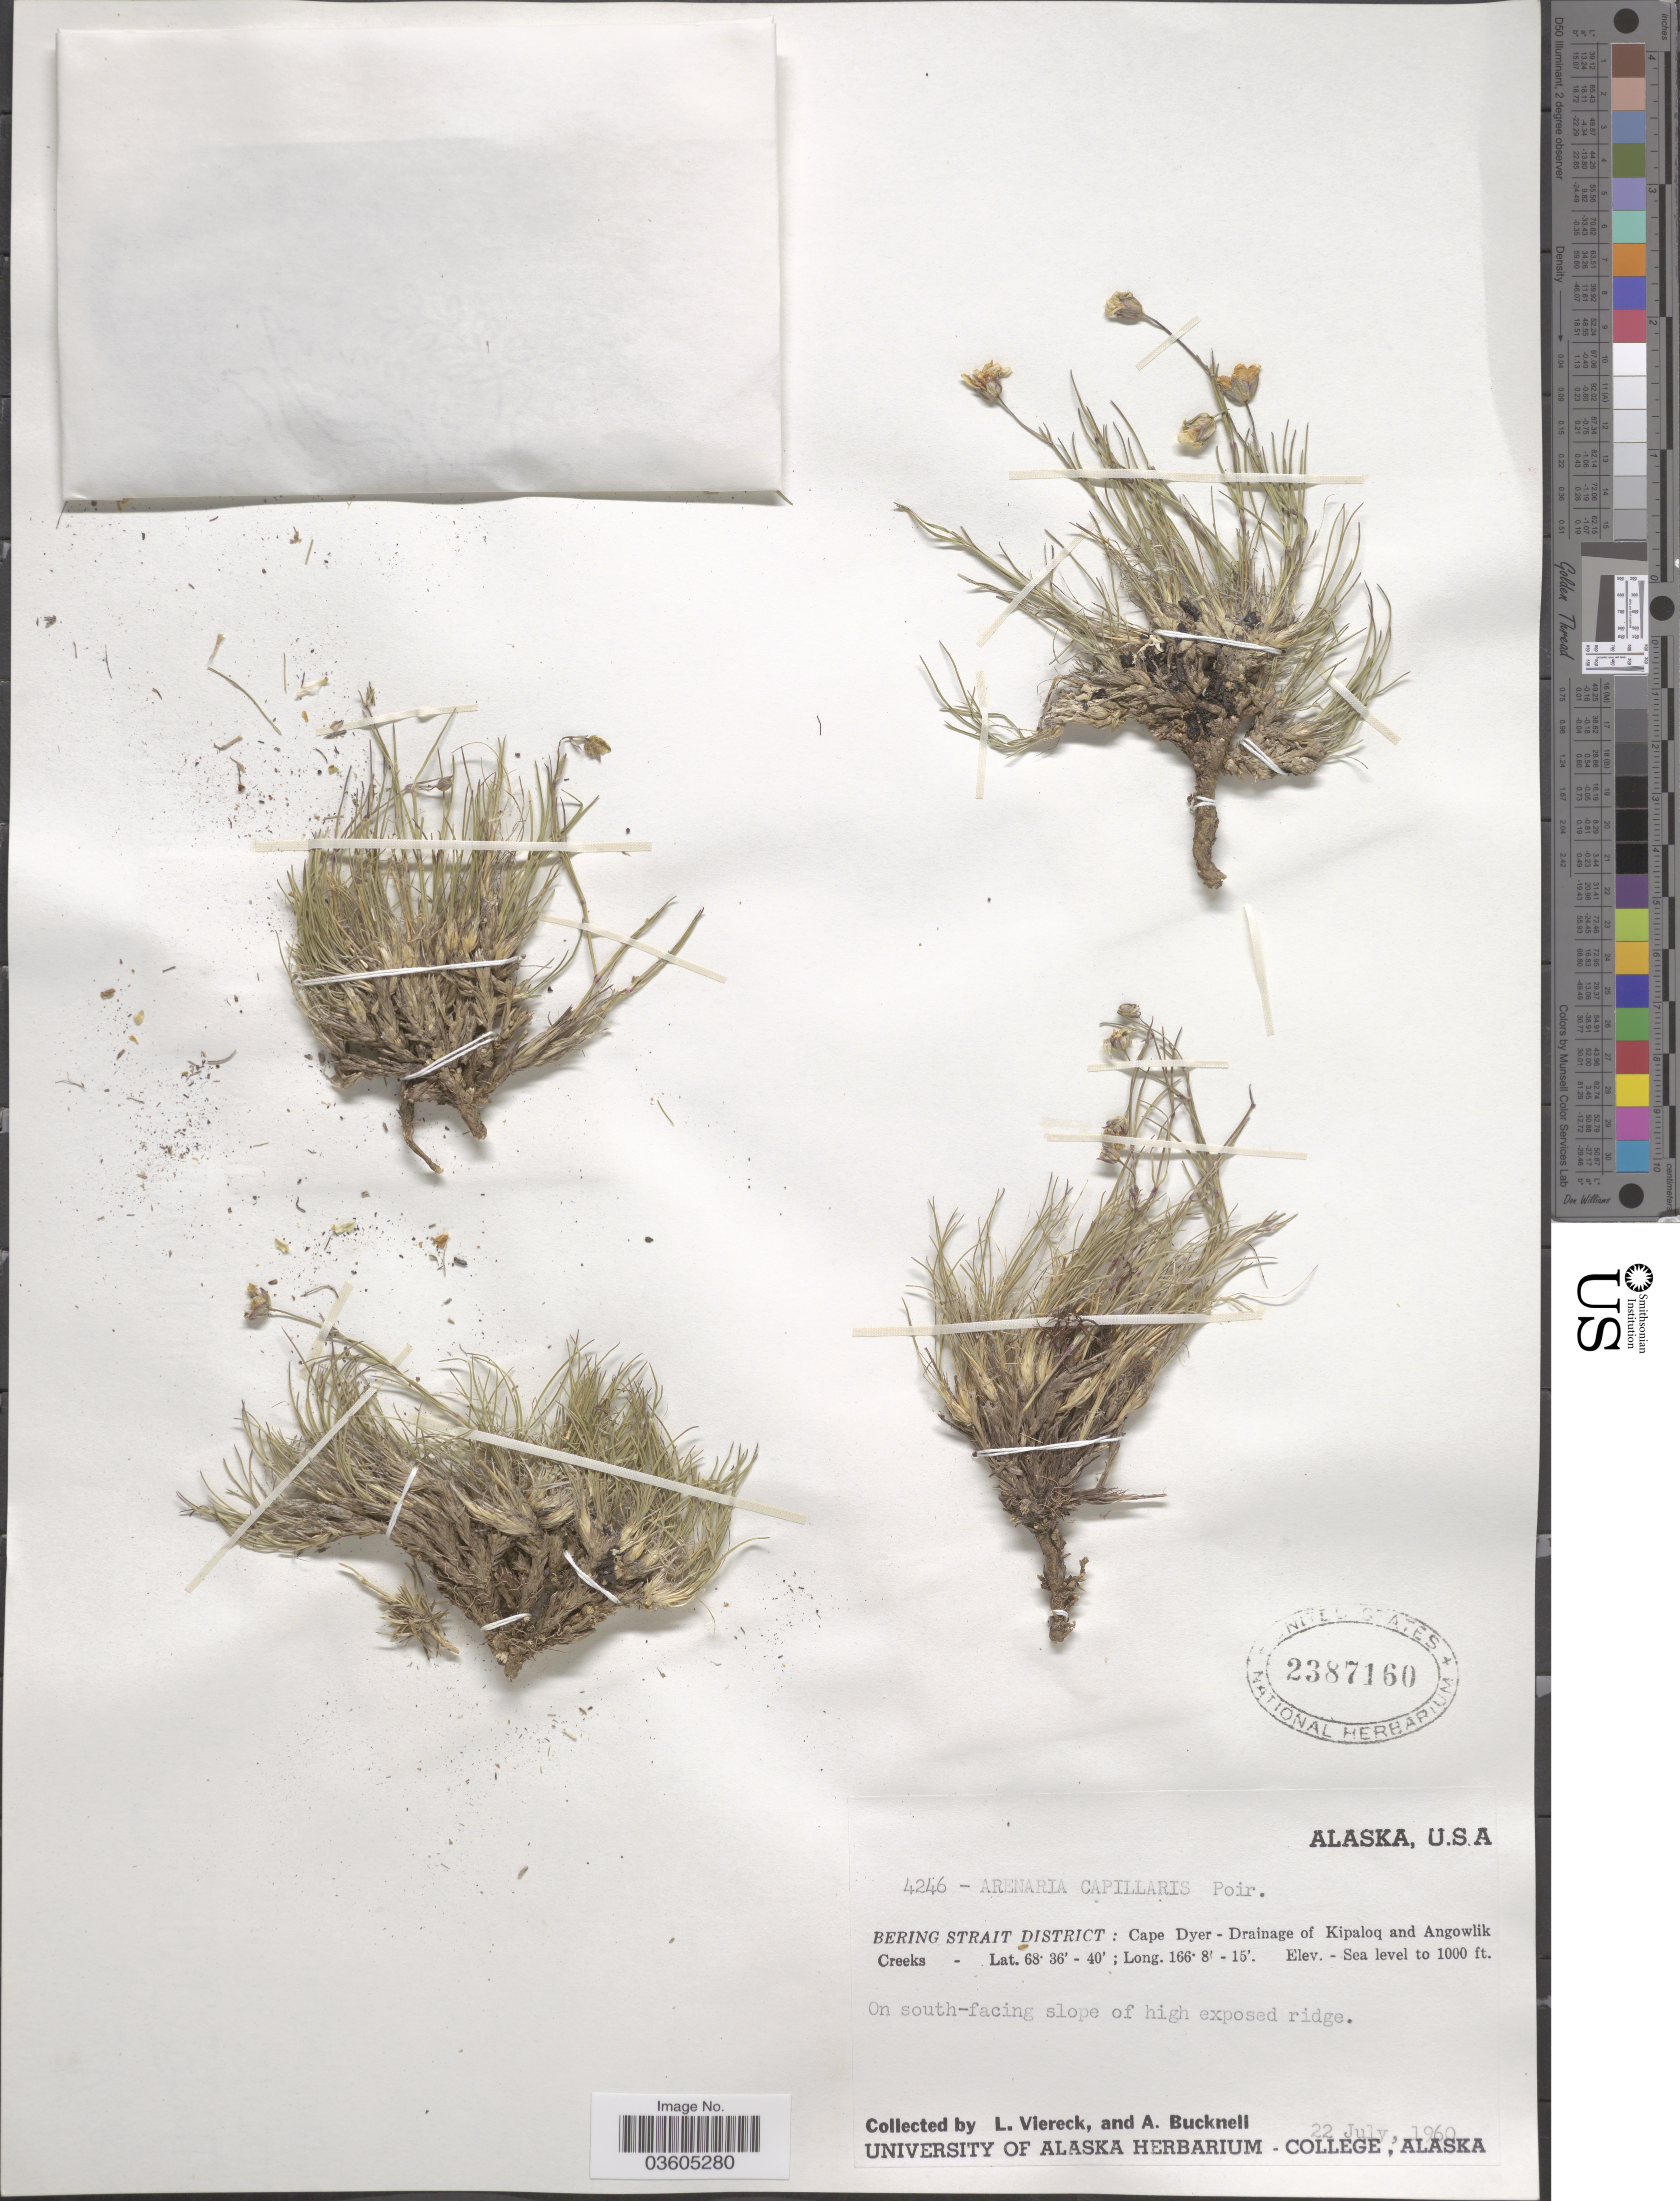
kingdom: Plantae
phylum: Tracheophyta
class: Magnoliopsida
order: Caryophyllales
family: Caryophyllaceae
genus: Eremogone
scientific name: Eremogone capillaris var. capillaris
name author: (Poir.) Fenzl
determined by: Strong, Mark T., (BOT), Smithsonian Institution - National Museum of Natural History (UNITED STATES)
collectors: L. Viereck & A. Bucknell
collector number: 4246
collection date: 1960-07-22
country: United States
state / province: Alaska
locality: Bering Strait District: Cape Dyer-Drainage of Kipaloq and Angowlik Creeks. On south-facing slope of high exposed ridge.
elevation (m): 0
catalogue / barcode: US 2387160